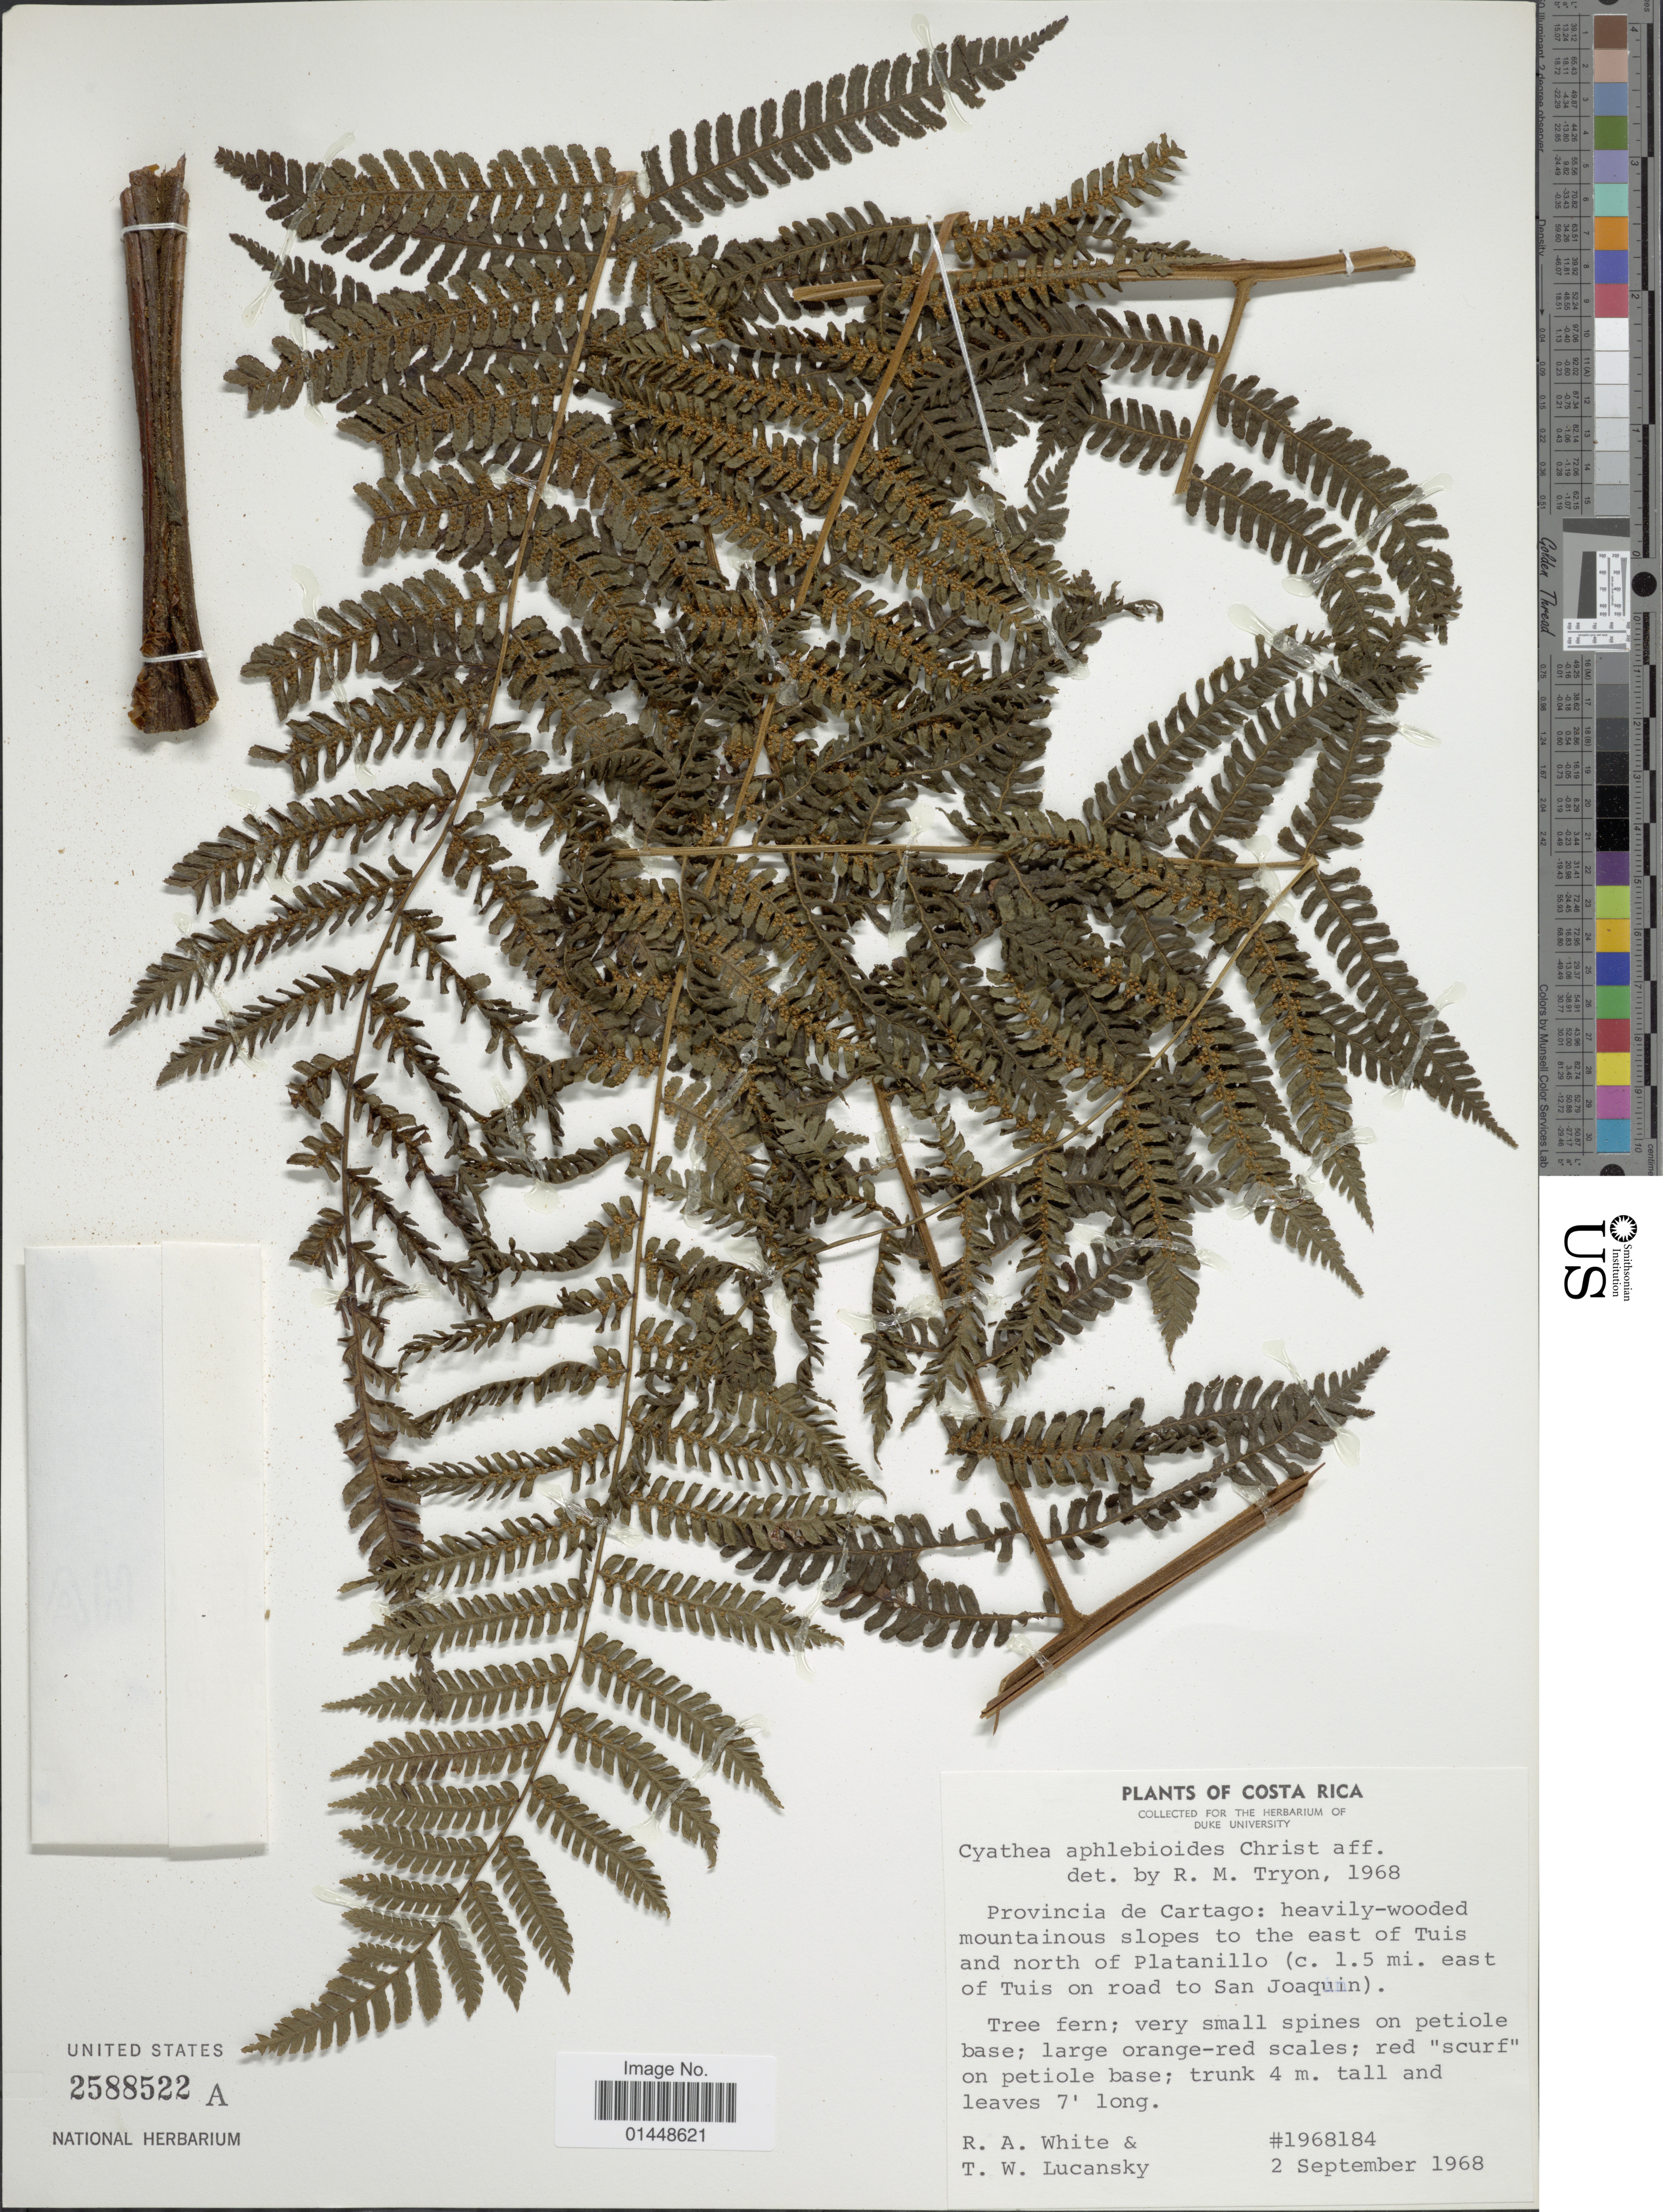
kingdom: Plantae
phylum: Tracheophyta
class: Polypodiopsida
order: Cyatheales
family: Cyatheaceae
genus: Cyathea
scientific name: Cyathea delgadii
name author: Pohl ex Sternb.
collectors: R. A. White & T. Lucansky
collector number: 1968184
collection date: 1968-09-02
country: Costa Rica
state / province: Cartago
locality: Provincia de Cartago: heavily-wooded mountainous slopes to the east of Tuis and north of Platanillo (c. 1.5 mi. east of Tuis on road to San Joaquin)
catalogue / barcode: US 2588522A